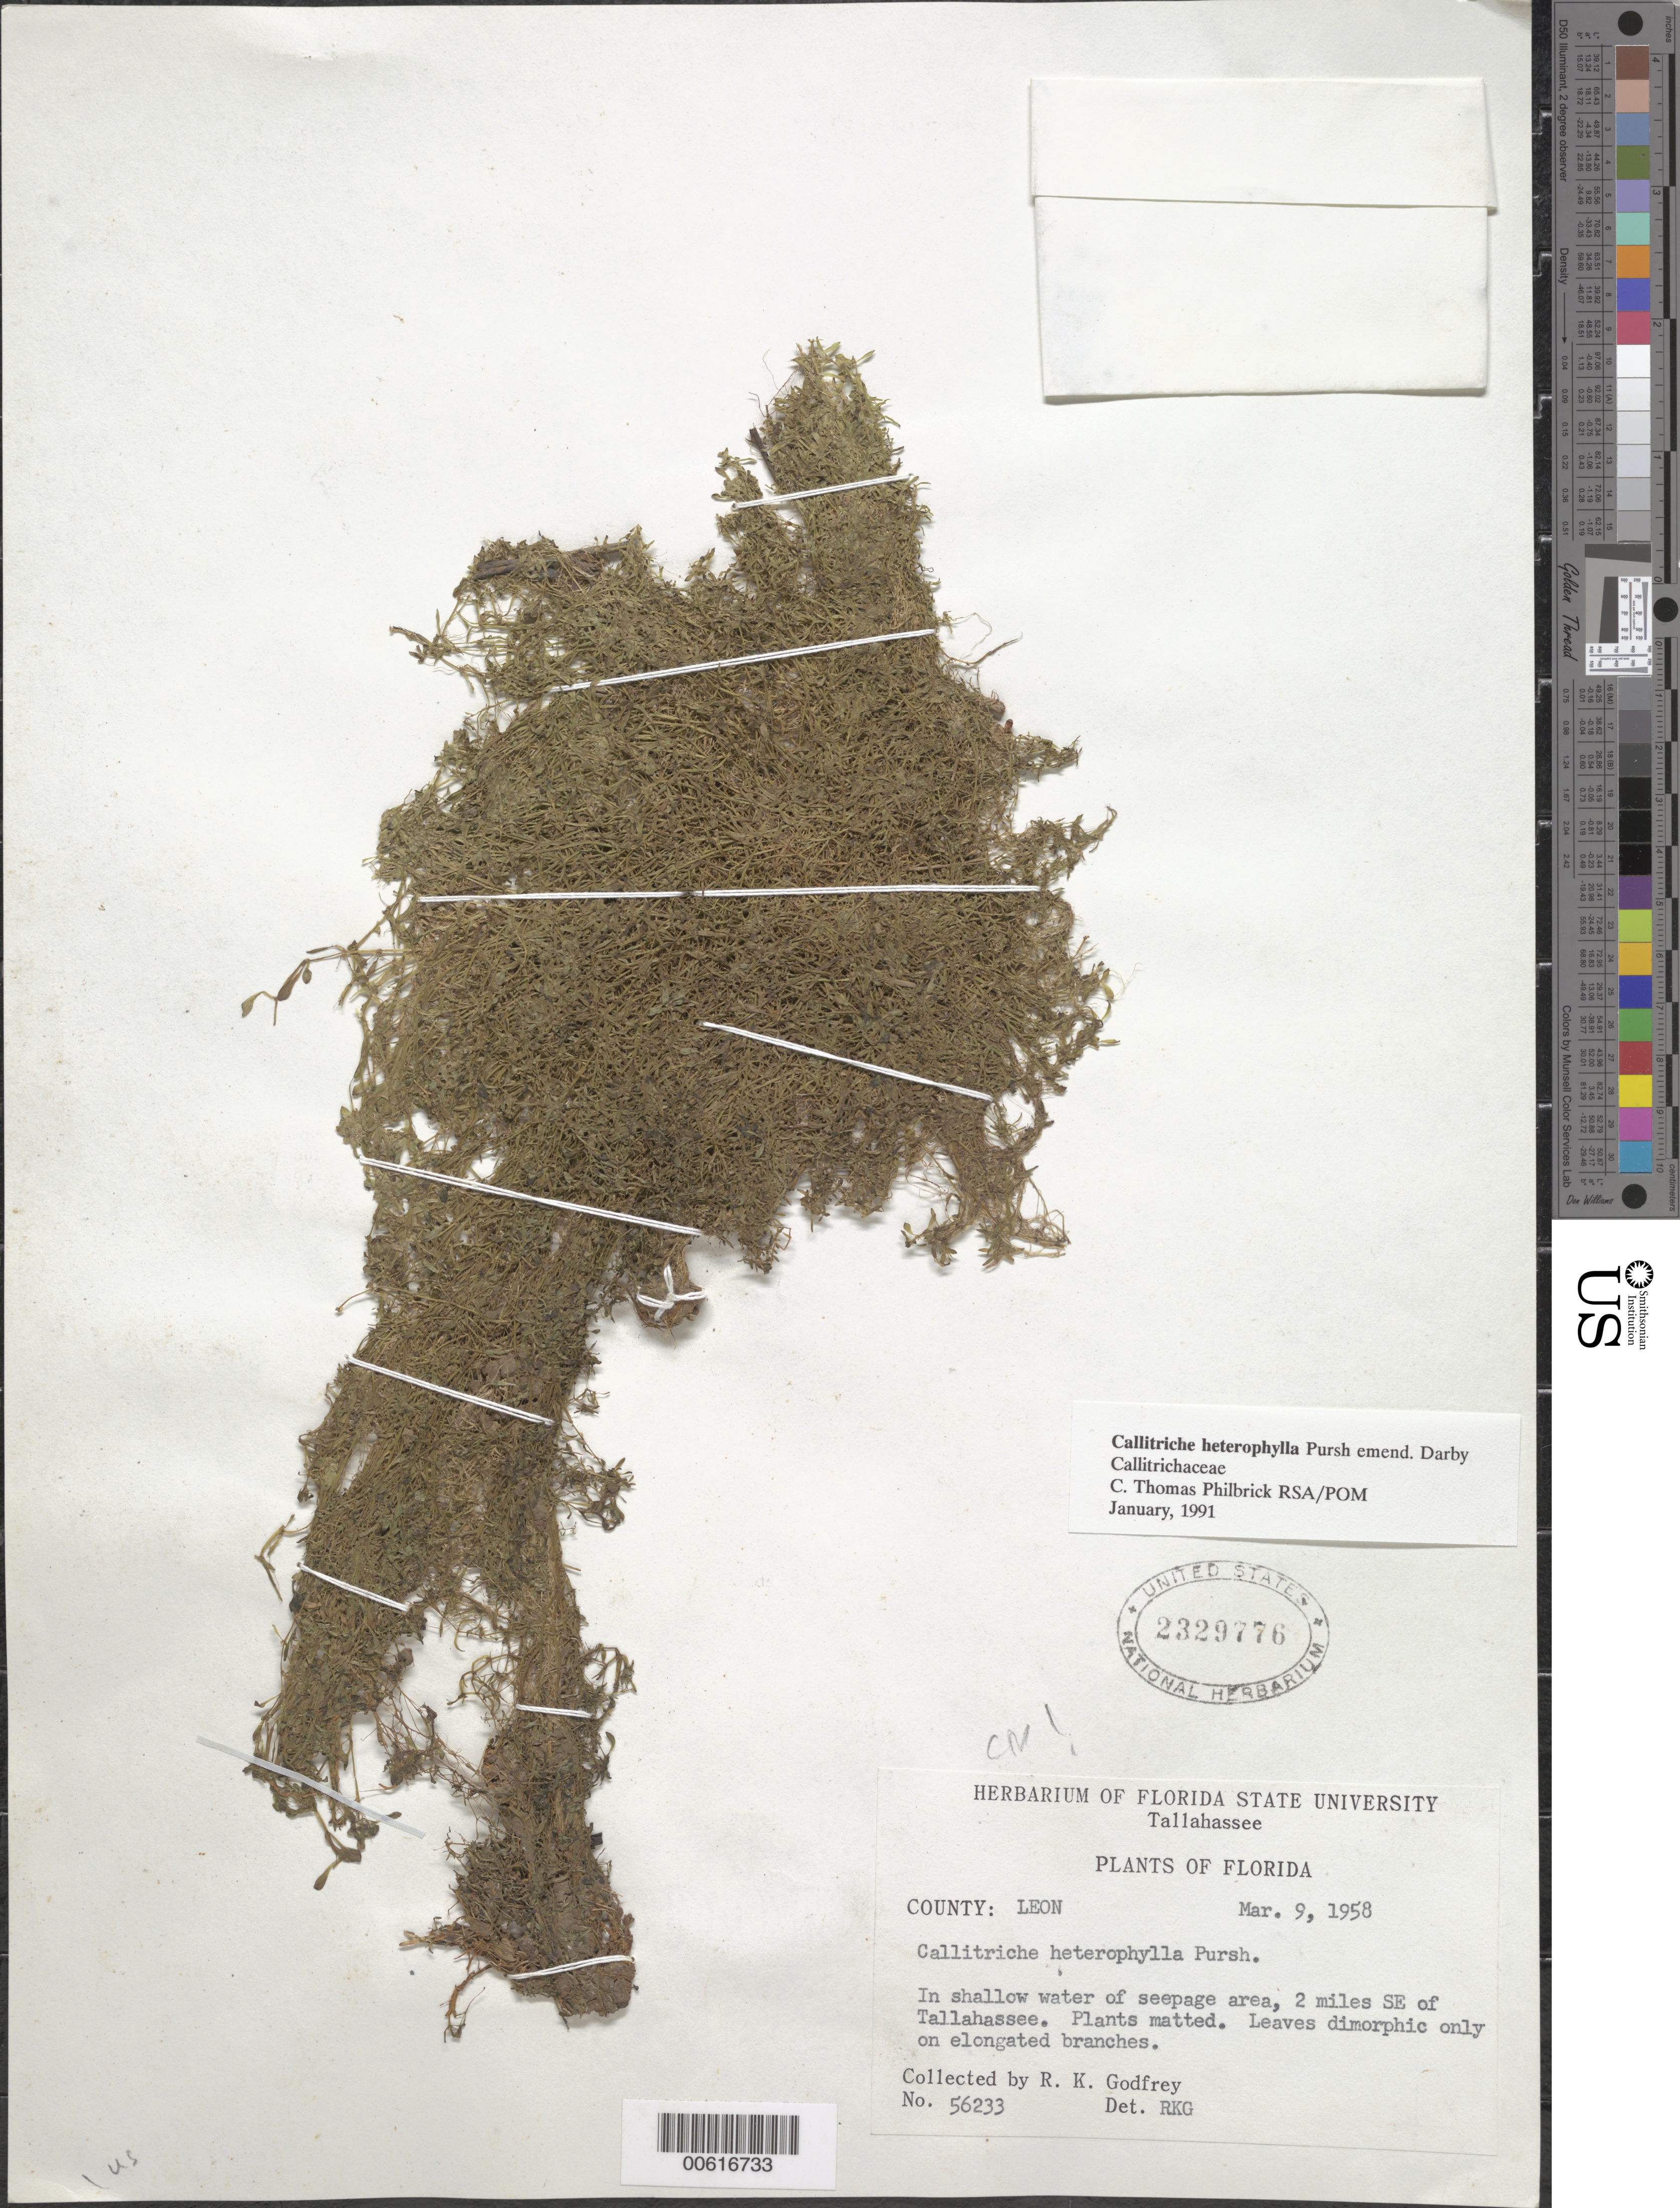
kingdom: Plantae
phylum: Tracheophyta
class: Magnoliopsida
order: Lamiales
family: Plantaginaceae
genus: Callitriche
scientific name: Callitriche heterophylla Pursh emend. Darby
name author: Pursh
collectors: R. K. Godfrey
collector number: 56233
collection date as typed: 09 Mar 1958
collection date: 1958-03-09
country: United States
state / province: Florida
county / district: Leon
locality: Tallahassee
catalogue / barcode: US 2329776